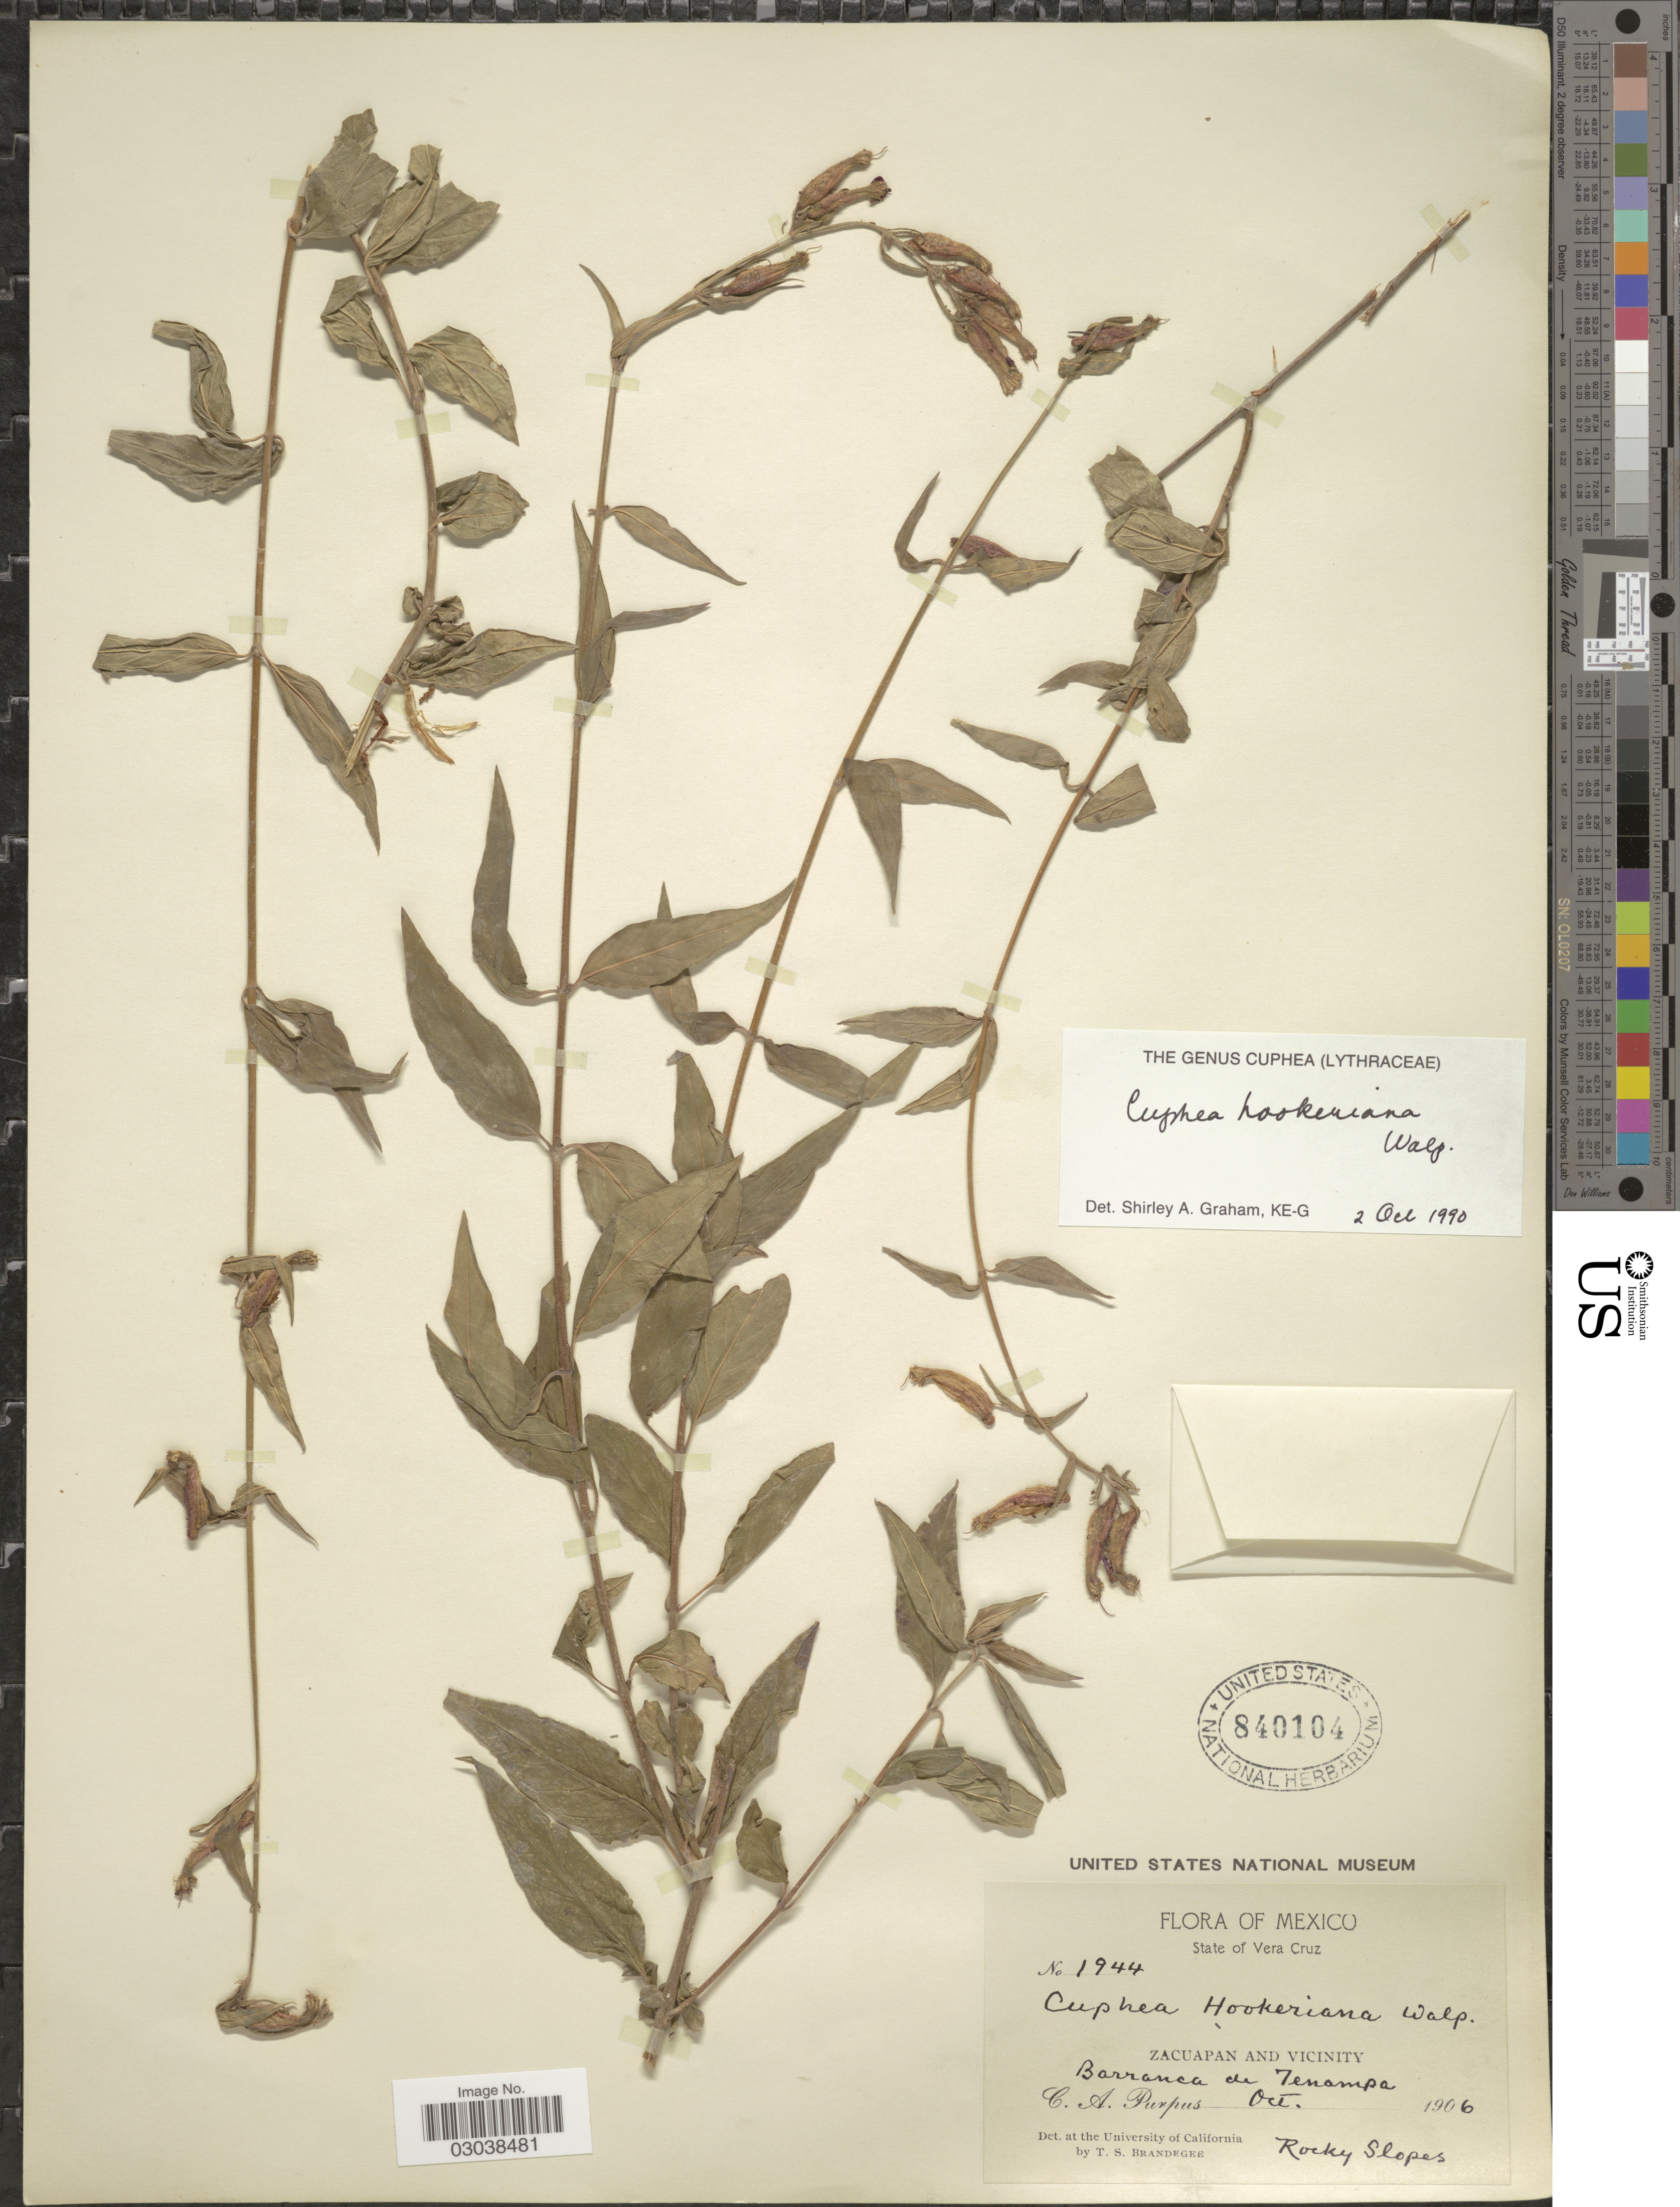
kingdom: Plantae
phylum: Tracheophyta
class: Magnoliopsida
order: Myrtales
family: Lythraceae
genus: Cuphea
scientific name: Cuphea hookeriana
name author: Walp.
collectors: C. A. Purpus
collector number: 1944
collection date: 1906-10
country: Mexico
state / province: Veracruz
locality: State of Vera Cruz. Zacuapan and vicinity. Barranca de Tenampa.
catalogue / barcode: US 840104